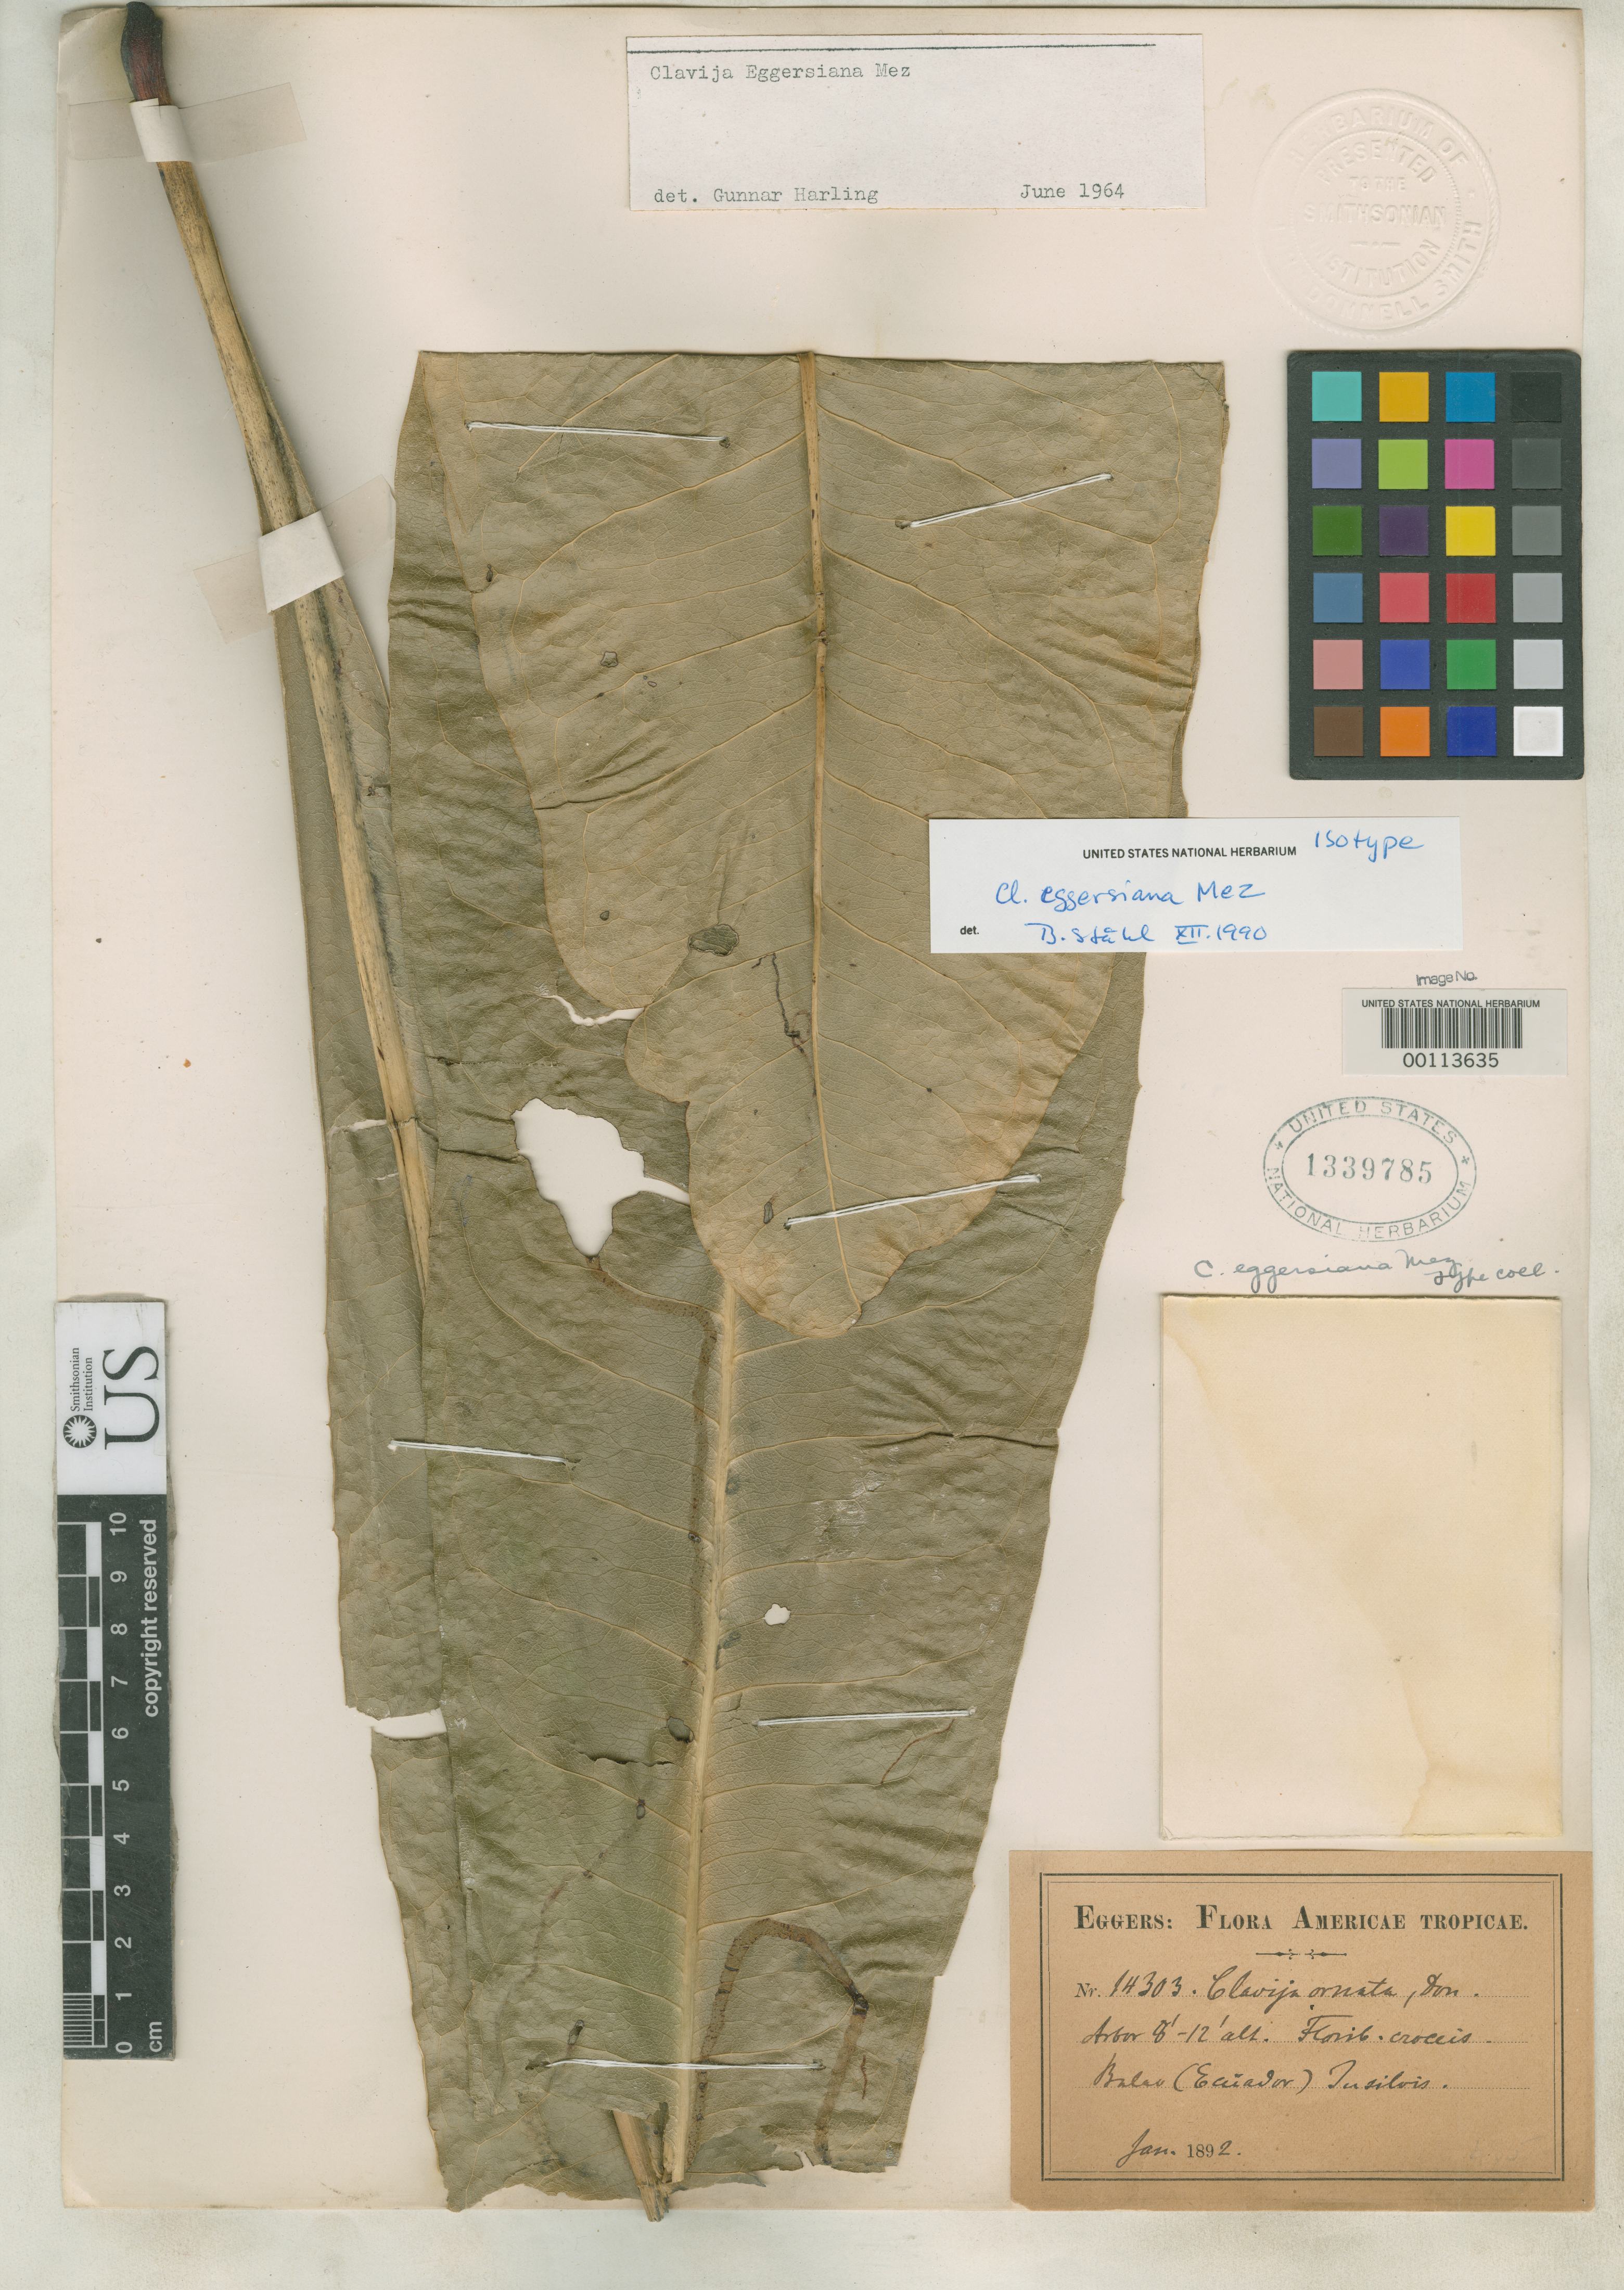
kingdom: Plantae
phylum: Tracheophyta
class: Magnoliopsida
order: Ericales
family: Primulaceae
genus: Clavija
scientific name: Clavija eggersiana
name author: Mez in Engl.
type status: Isotype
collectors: H. F. A. von Eggers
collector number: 14303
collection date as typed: Jun 1892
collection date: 1892-06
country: Ecuador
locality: Balao.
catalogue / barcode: US 1339785